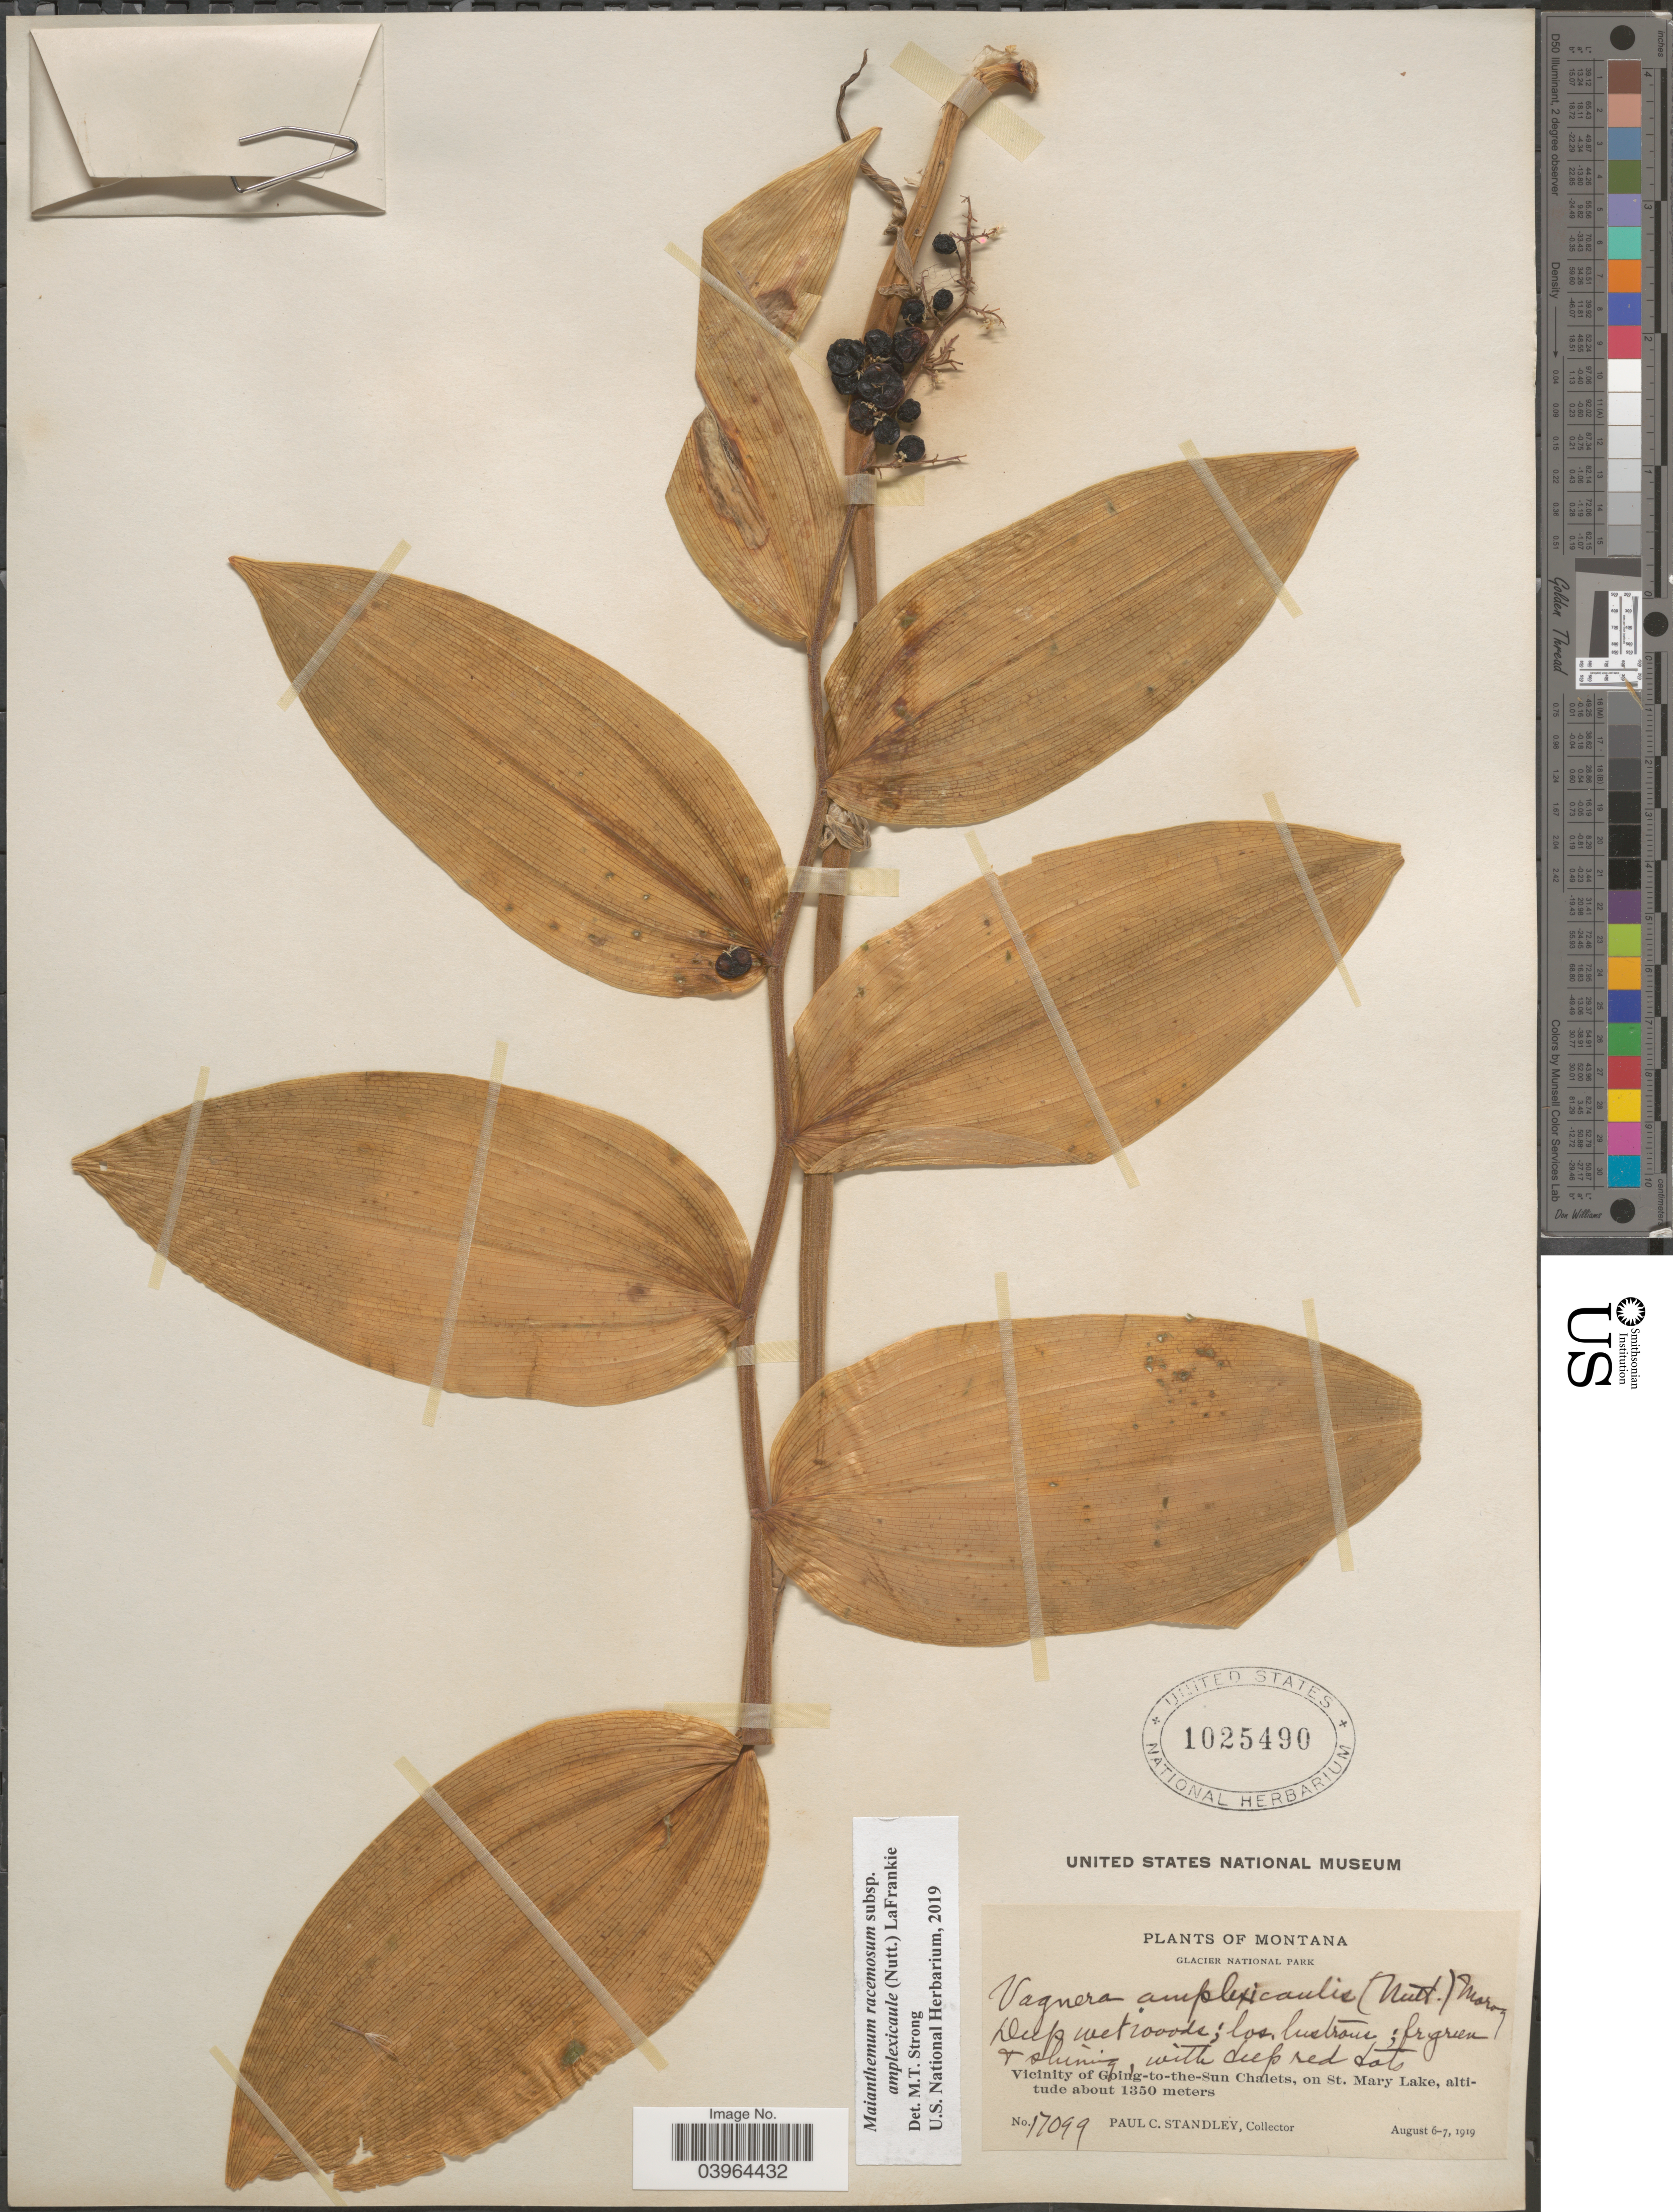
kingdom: Plantae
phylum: Tracheophyta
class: Liliopsida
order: Asparagales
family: Asparagaceae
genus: Maianthemum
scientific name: Maianthemum racemosum subsp. amplexicaule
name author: (Nutt.) LaFrankie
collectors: P. C. Standley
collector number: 17099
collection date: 1919-08-06/1919-08-07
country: United States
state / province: Montana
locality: Glacier National Park. Vicinity of Going-to-the-Sun Chalets, on St. Mary Lake.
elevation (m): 1350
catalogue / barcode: US 1025490